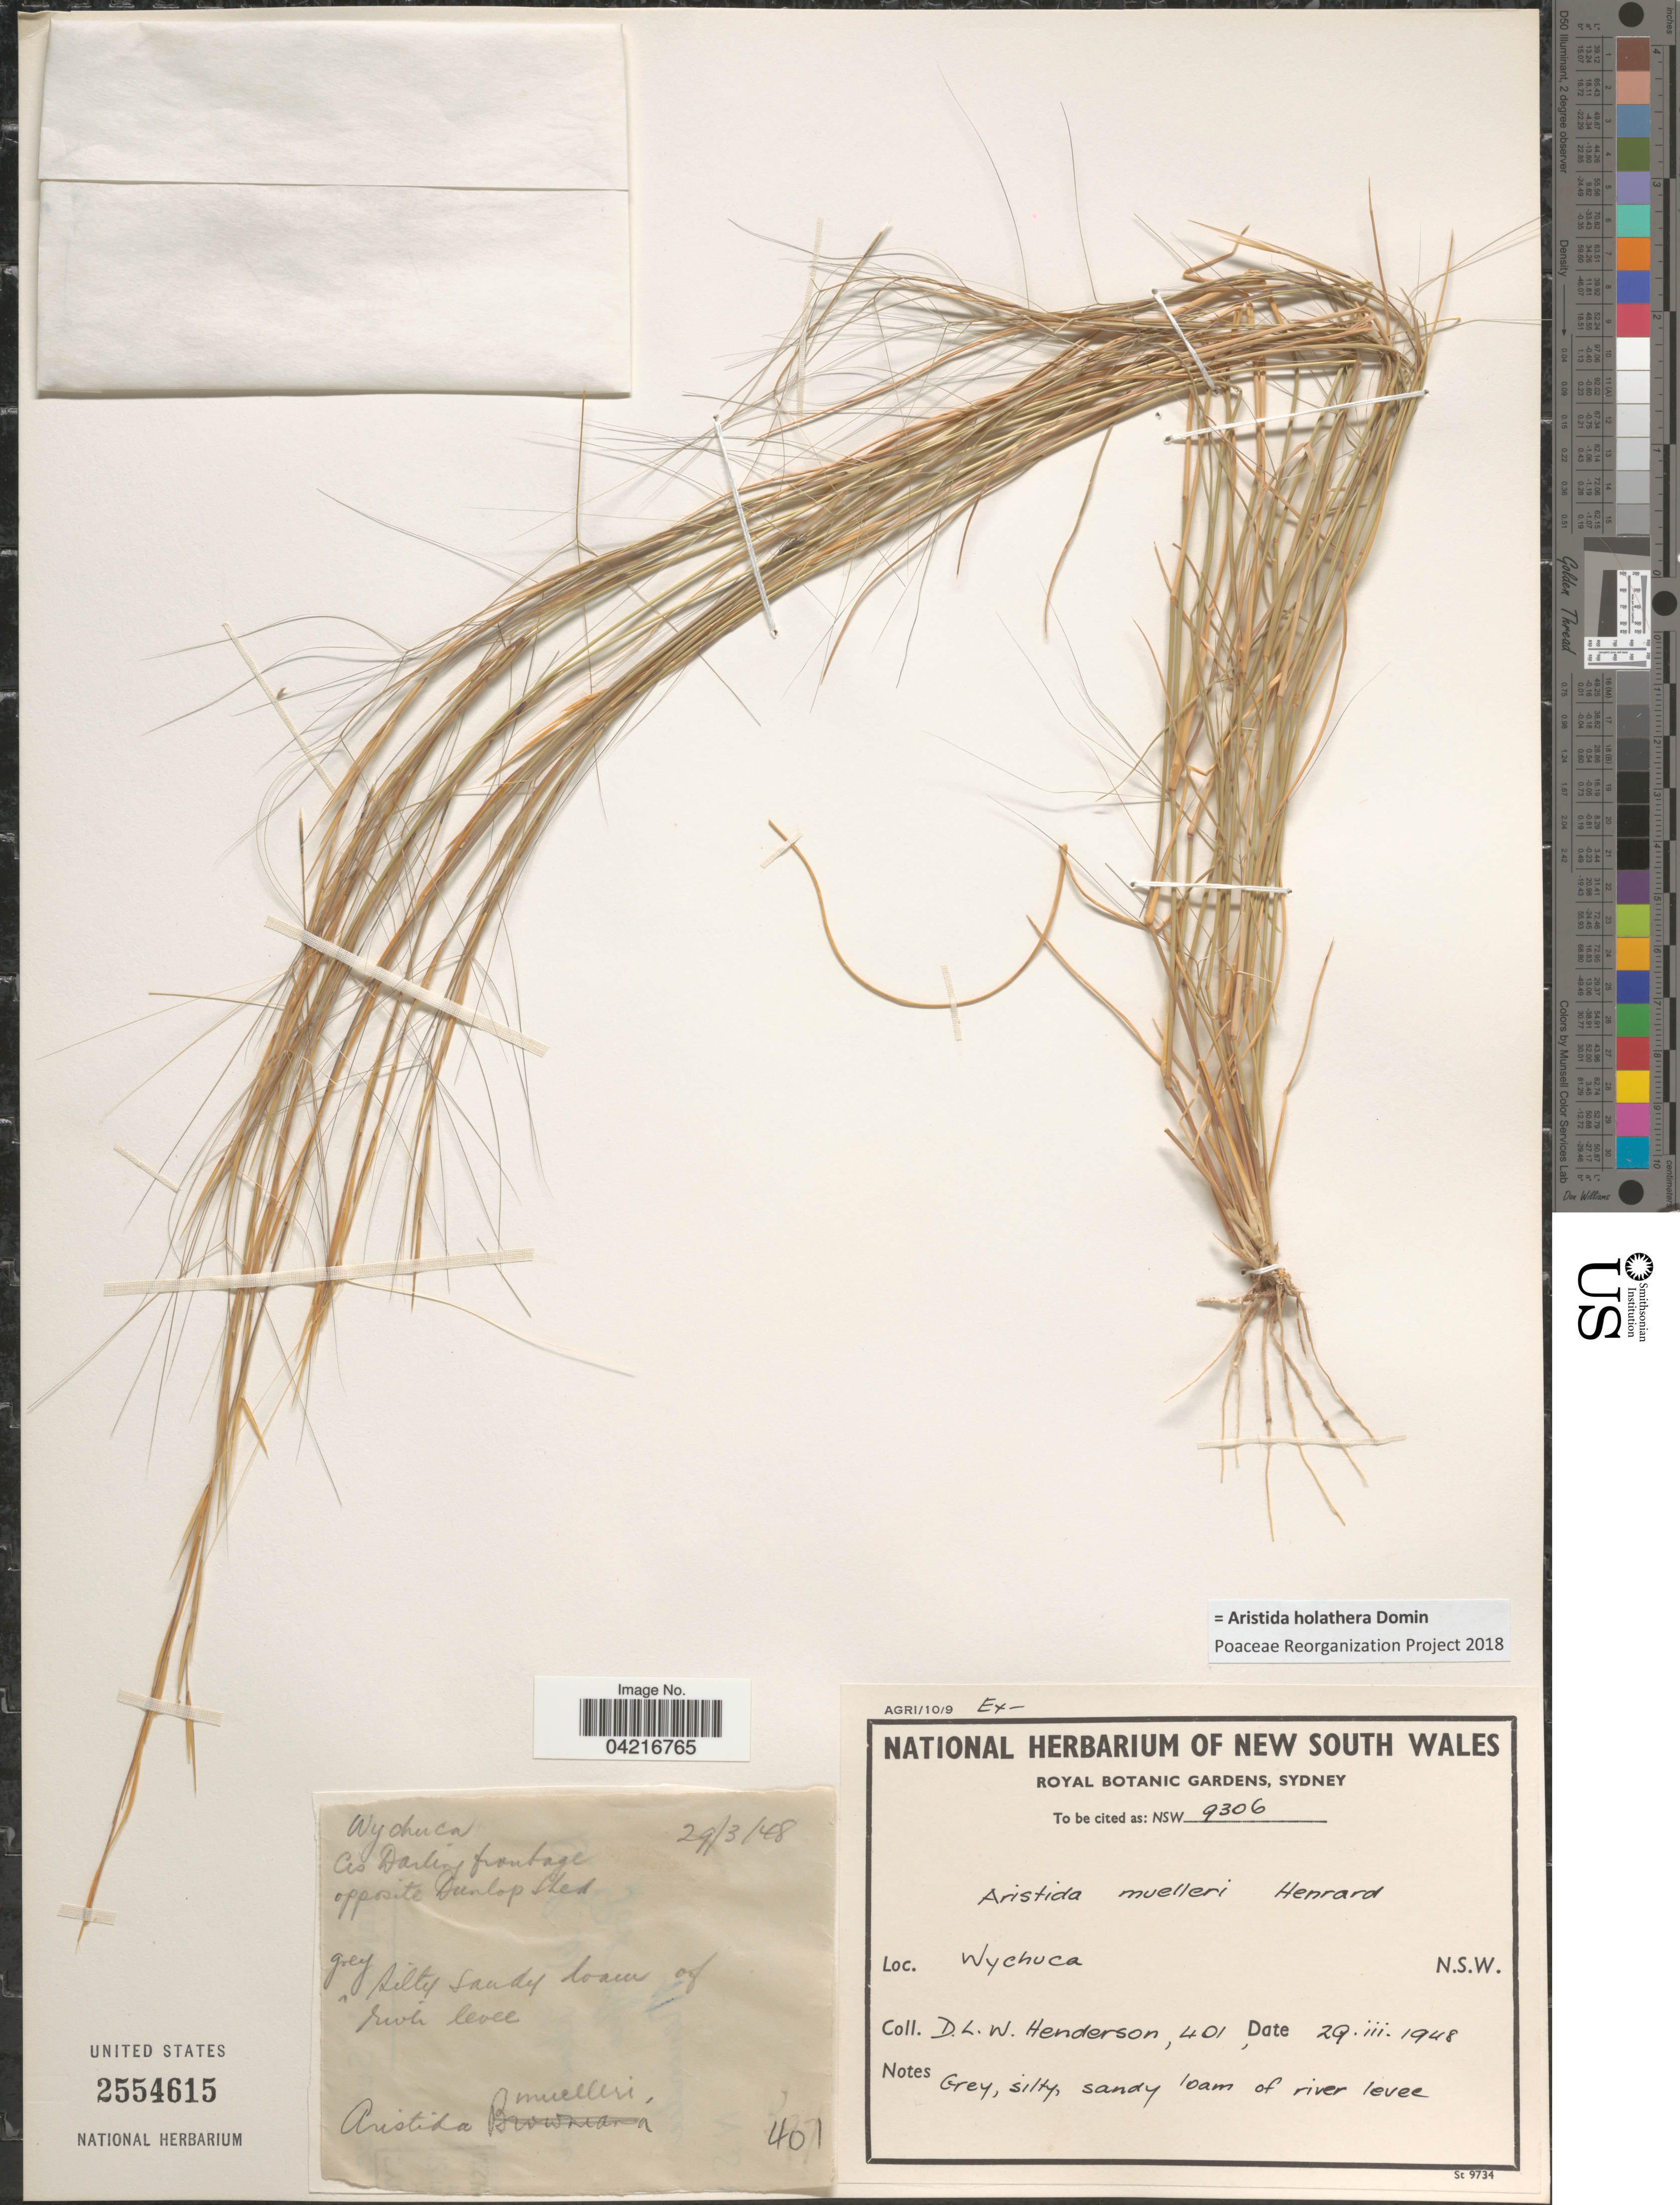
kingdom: Plantae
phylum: Tracheophyta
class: Liliopsida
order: Poales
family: Poaceae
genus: Aristida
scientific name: Aristida holathera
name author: Domin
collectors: D. Henderson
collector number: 401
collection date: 1948-03-29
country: Australia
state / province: New South Wales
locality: Wychuca.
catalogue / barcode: US 2554615